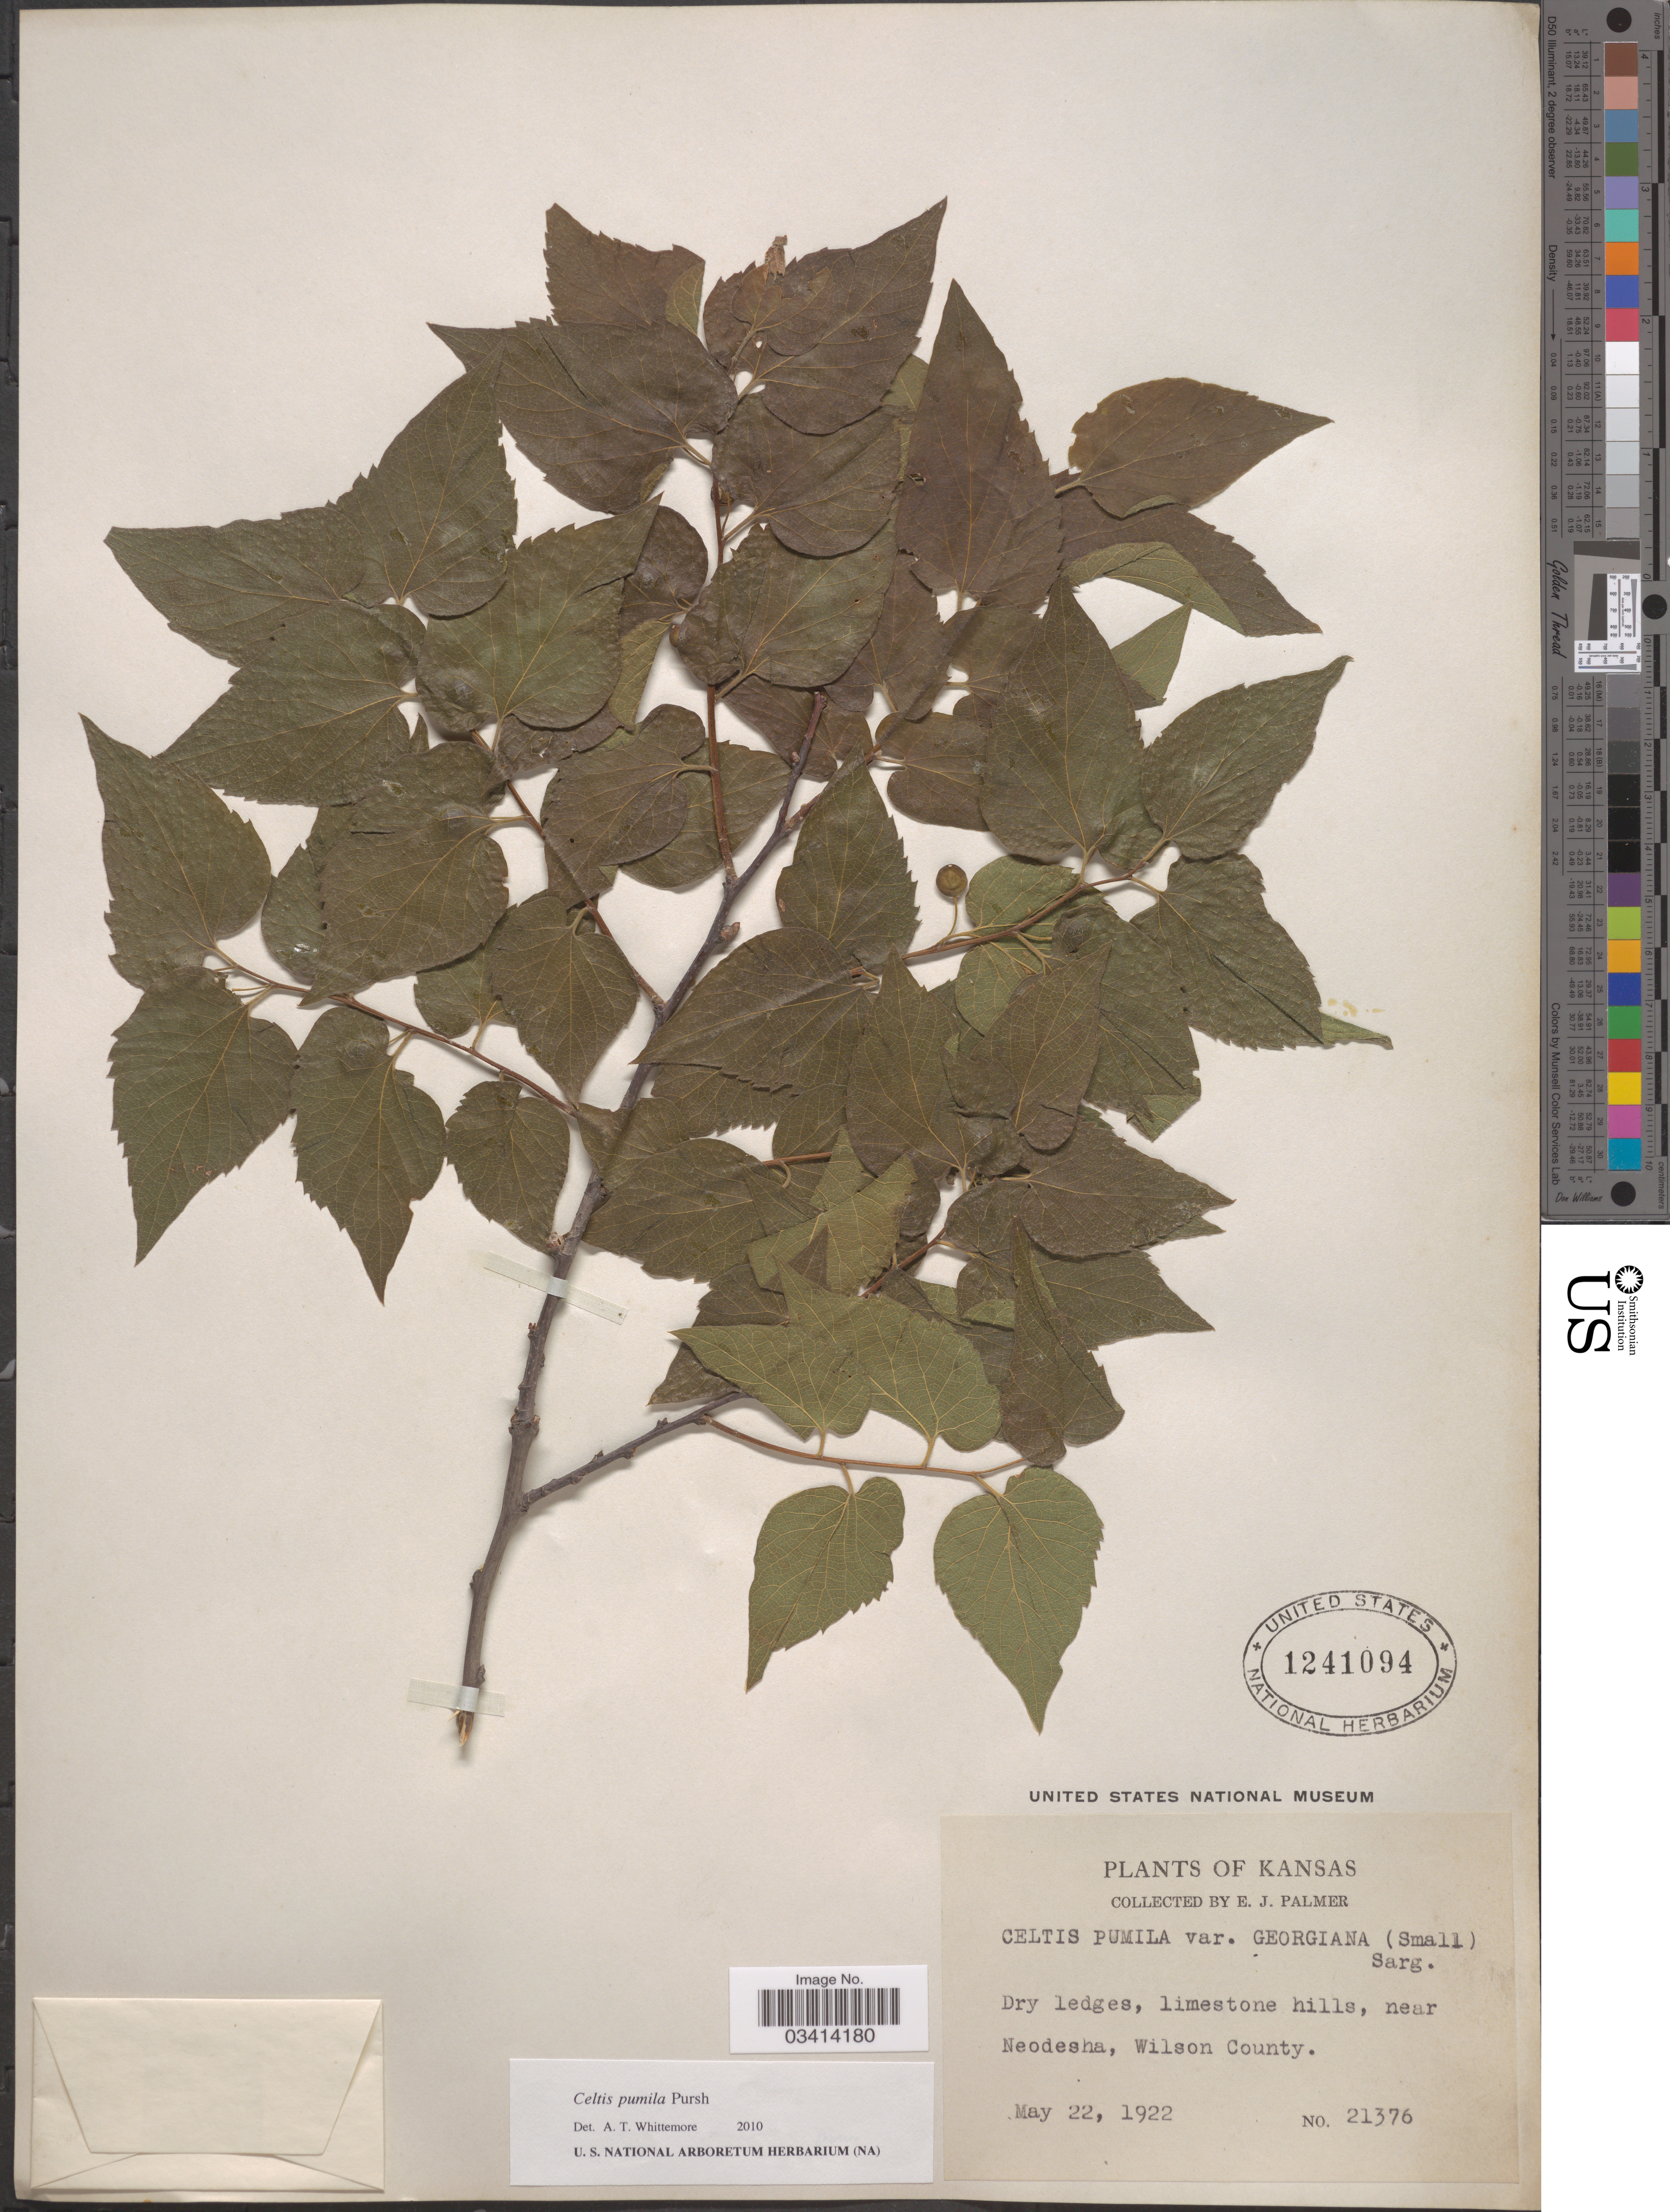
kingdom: Plantae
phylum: Tracheophyta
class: Magnoliopsida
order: Rosales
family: Cannabaceae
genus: Celtis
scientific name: Celtis pumila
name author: Pursh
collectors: E. J. Palmer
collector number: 21376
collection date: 1922-05-22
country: United States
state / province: Kansas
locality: Limestone hills, near Neodesha, Wilson County.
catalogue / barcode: US 1241094